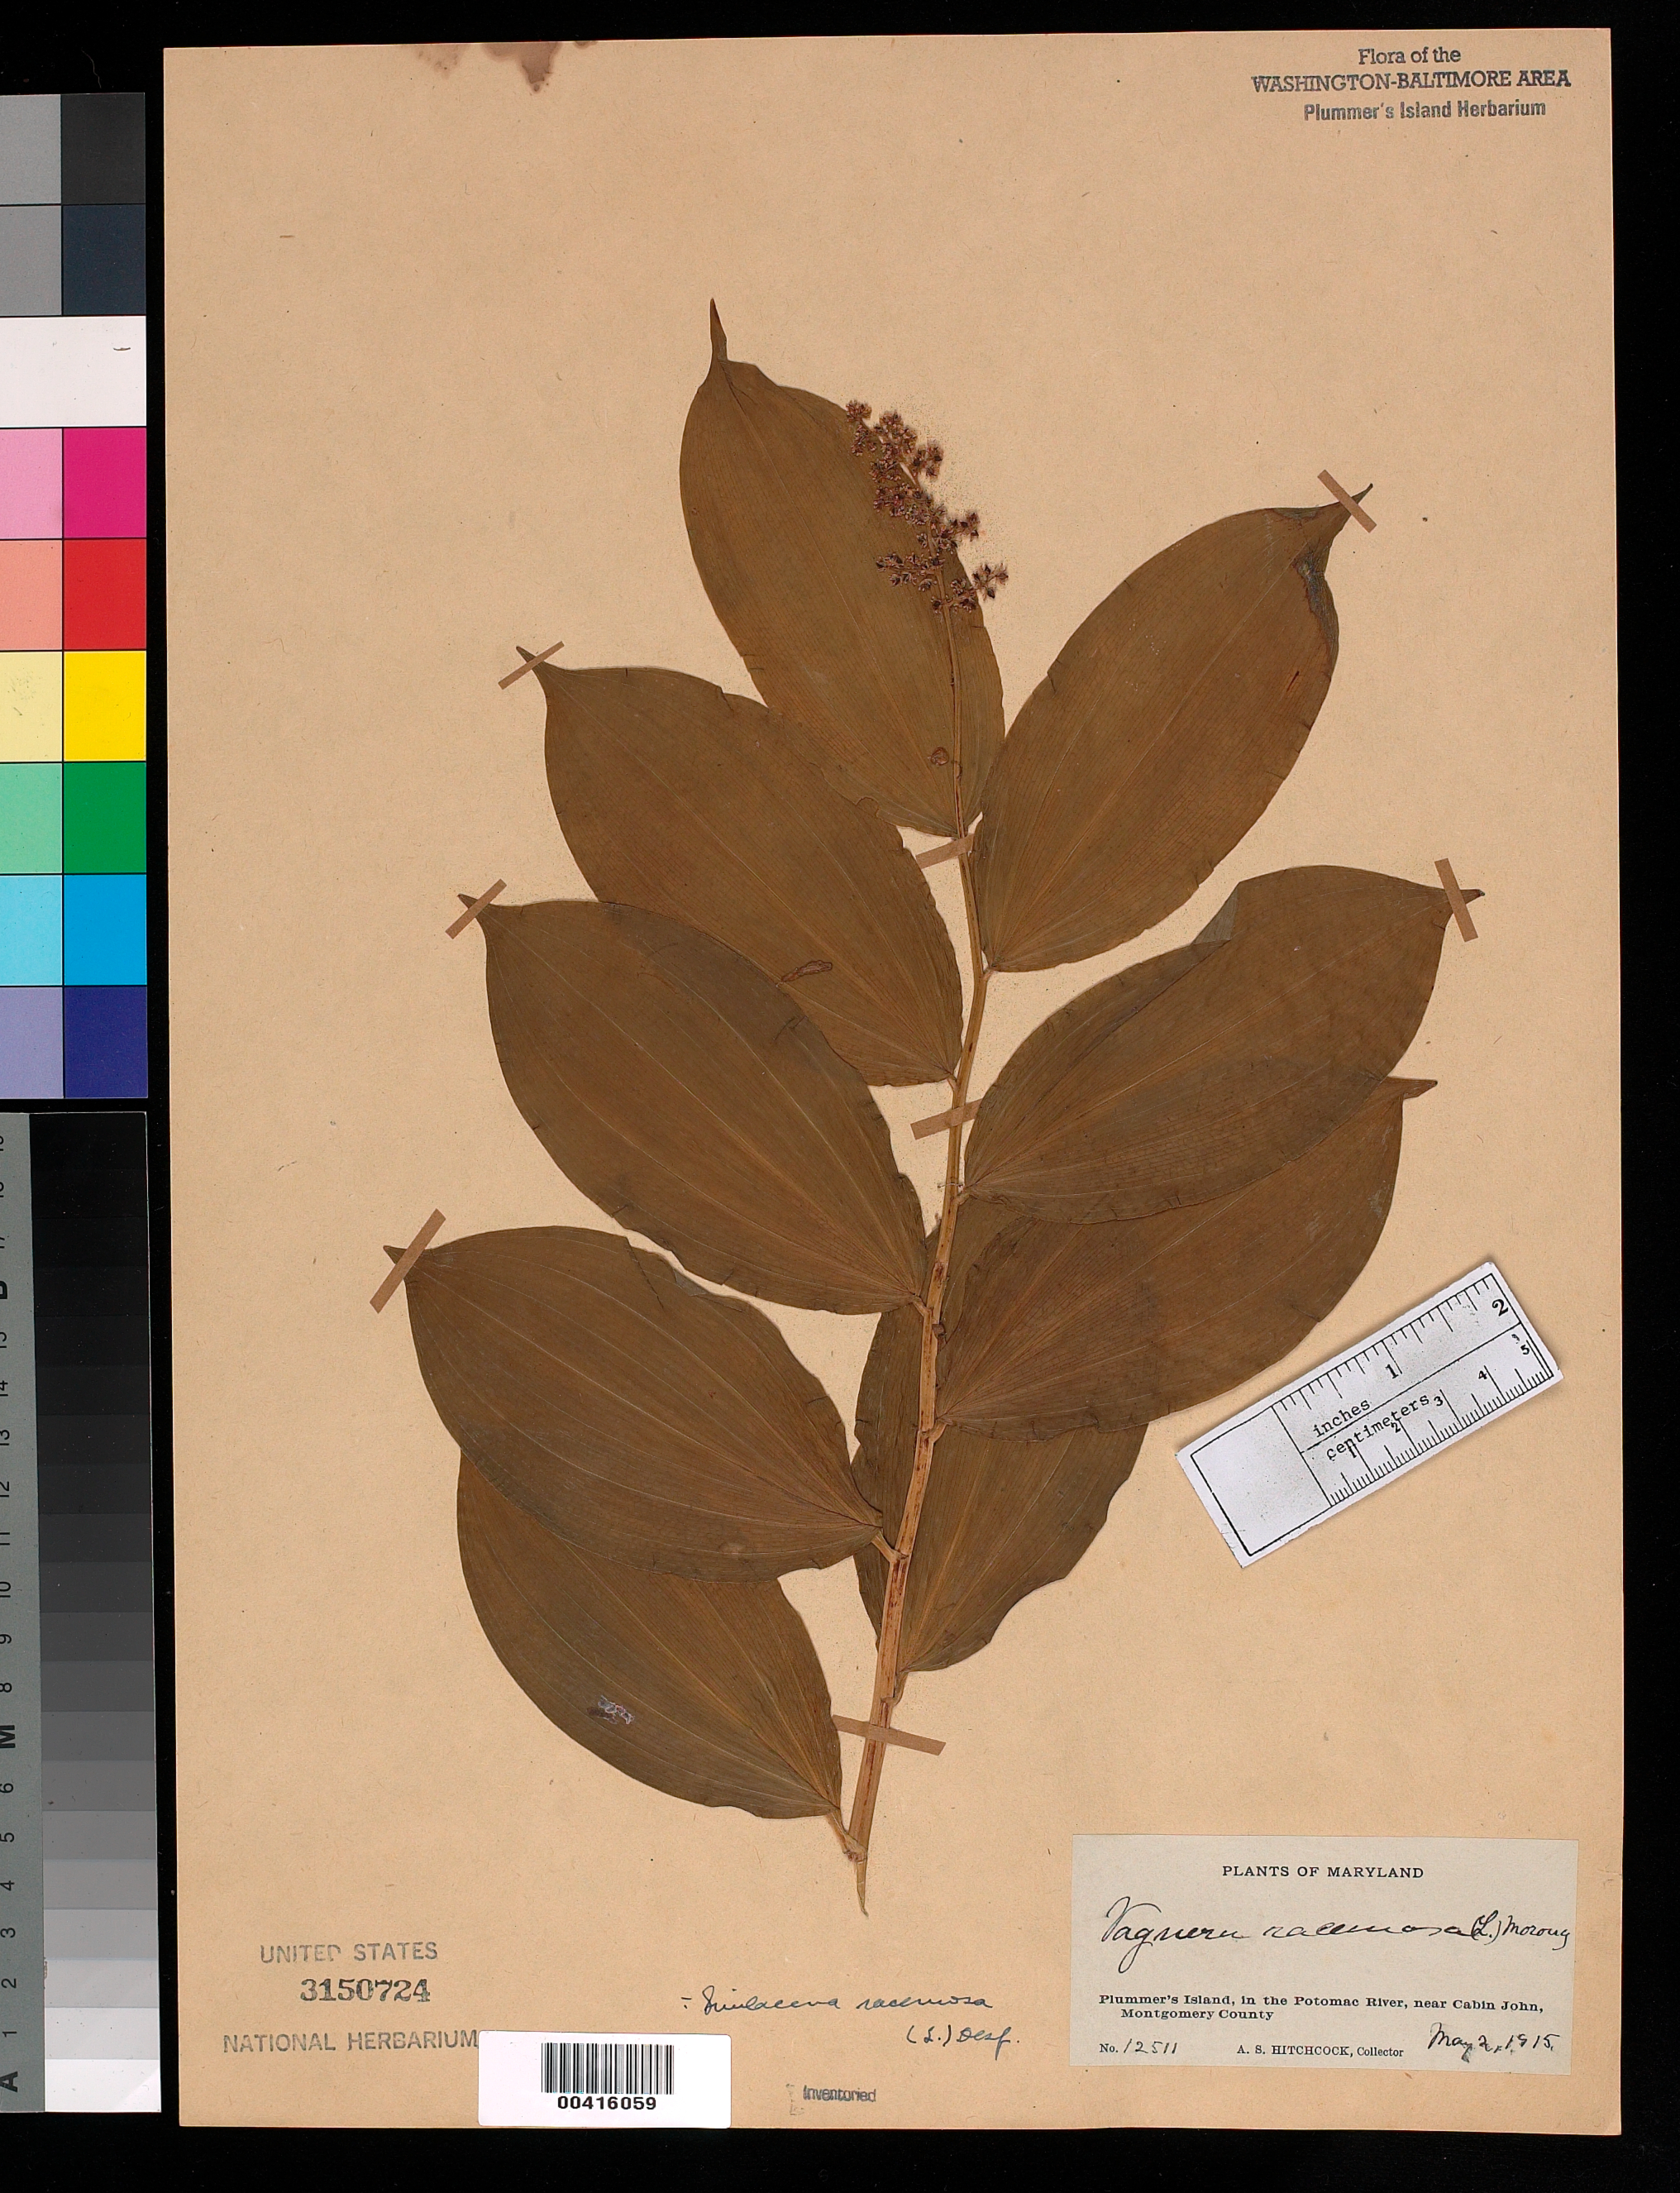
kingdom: Plantae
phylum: Tracheophyta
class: Liliopsida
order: Asparagales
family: Asparagaceae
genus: Maianthemum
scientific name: Maianthemum racemosum subsp. racemosum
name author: (L.) Link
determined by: Strong, Mark T., (BOT), Smithsonian Institution - National Museum of Natural History (UNITED STATES)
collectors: A. S. Hitchcock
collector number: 12511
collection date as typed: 02 May 1915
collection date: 1915-05-02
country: United States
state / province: Maryland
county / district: Montgomery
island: Plummers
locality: Plummer's Island C. & O. Canal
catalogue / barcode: US 3150724